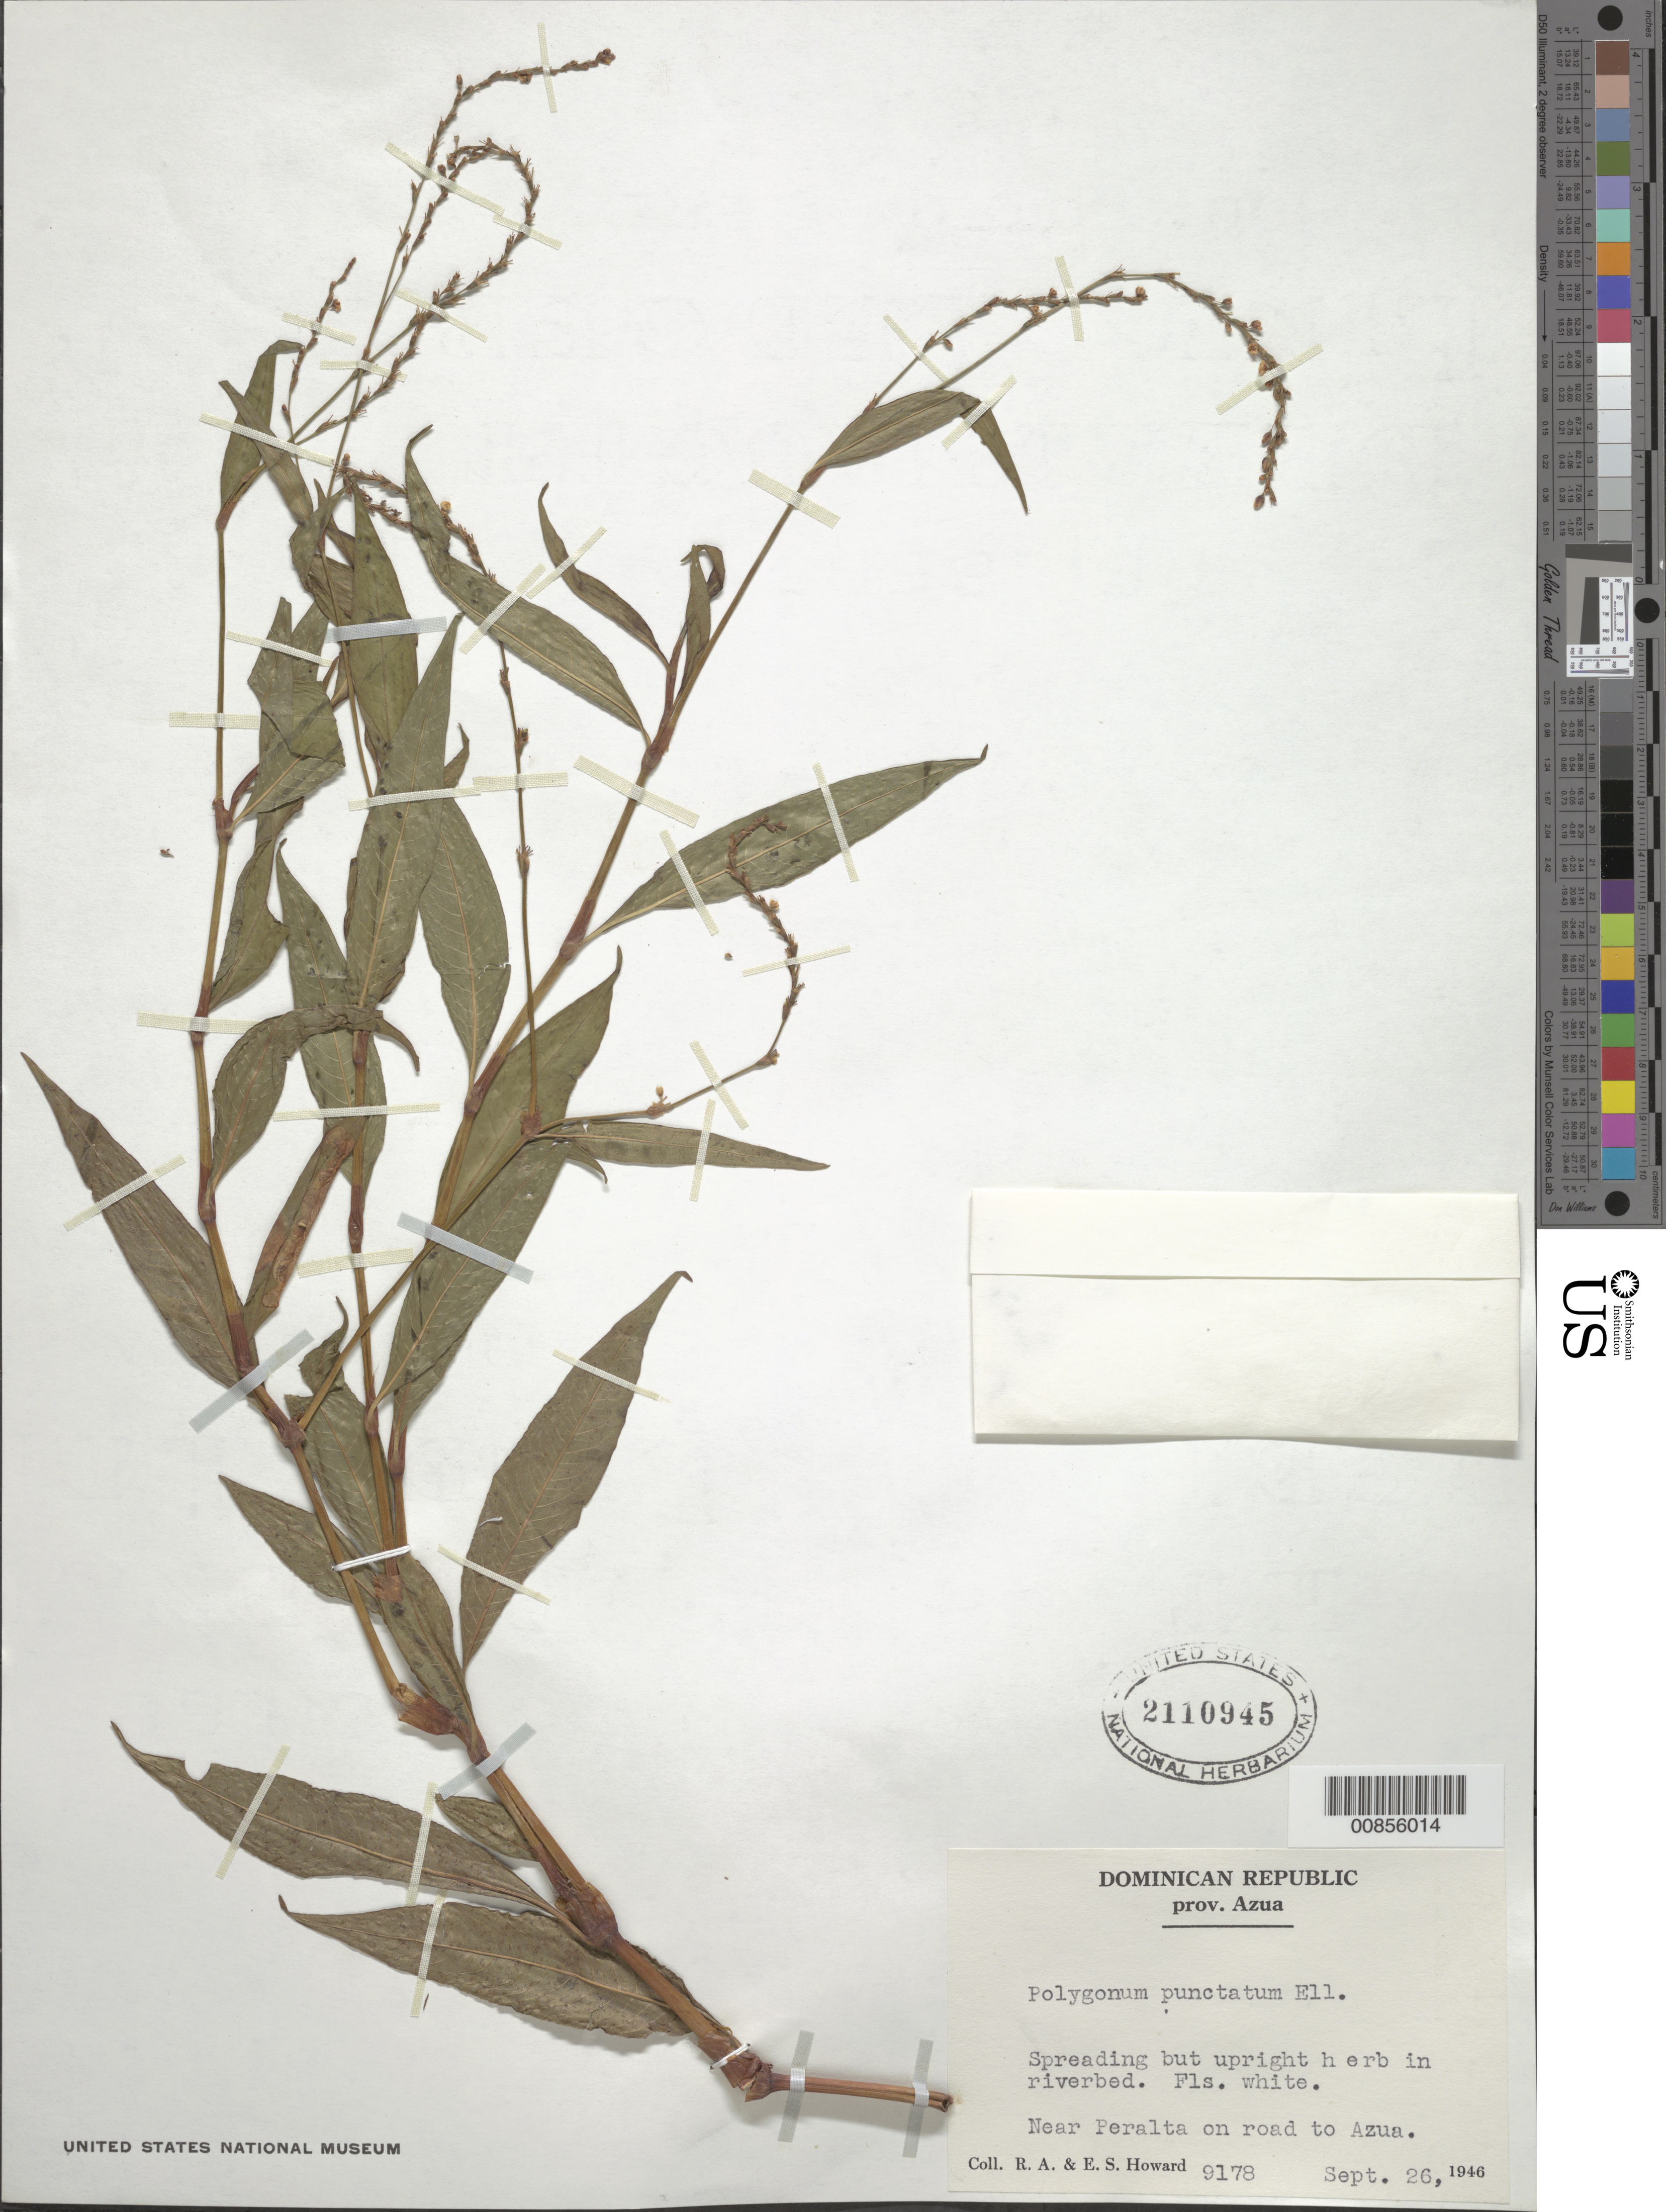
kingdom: Plantae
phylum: Tracheophyta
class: Magnoliopsida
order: Caryophyllales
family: Polygonaceae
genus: Polygonum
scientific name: Polygonum punctatum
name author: Elliott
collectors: R. A. Howard & E. S. Howard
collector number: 9178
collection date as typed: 26 Sep 1946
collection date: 1946-09-26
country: Dominican Republic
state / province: Azua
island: Hispaniola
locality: Near peralta on road to Azua.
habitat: In riverbed.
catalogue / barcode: US 2110945